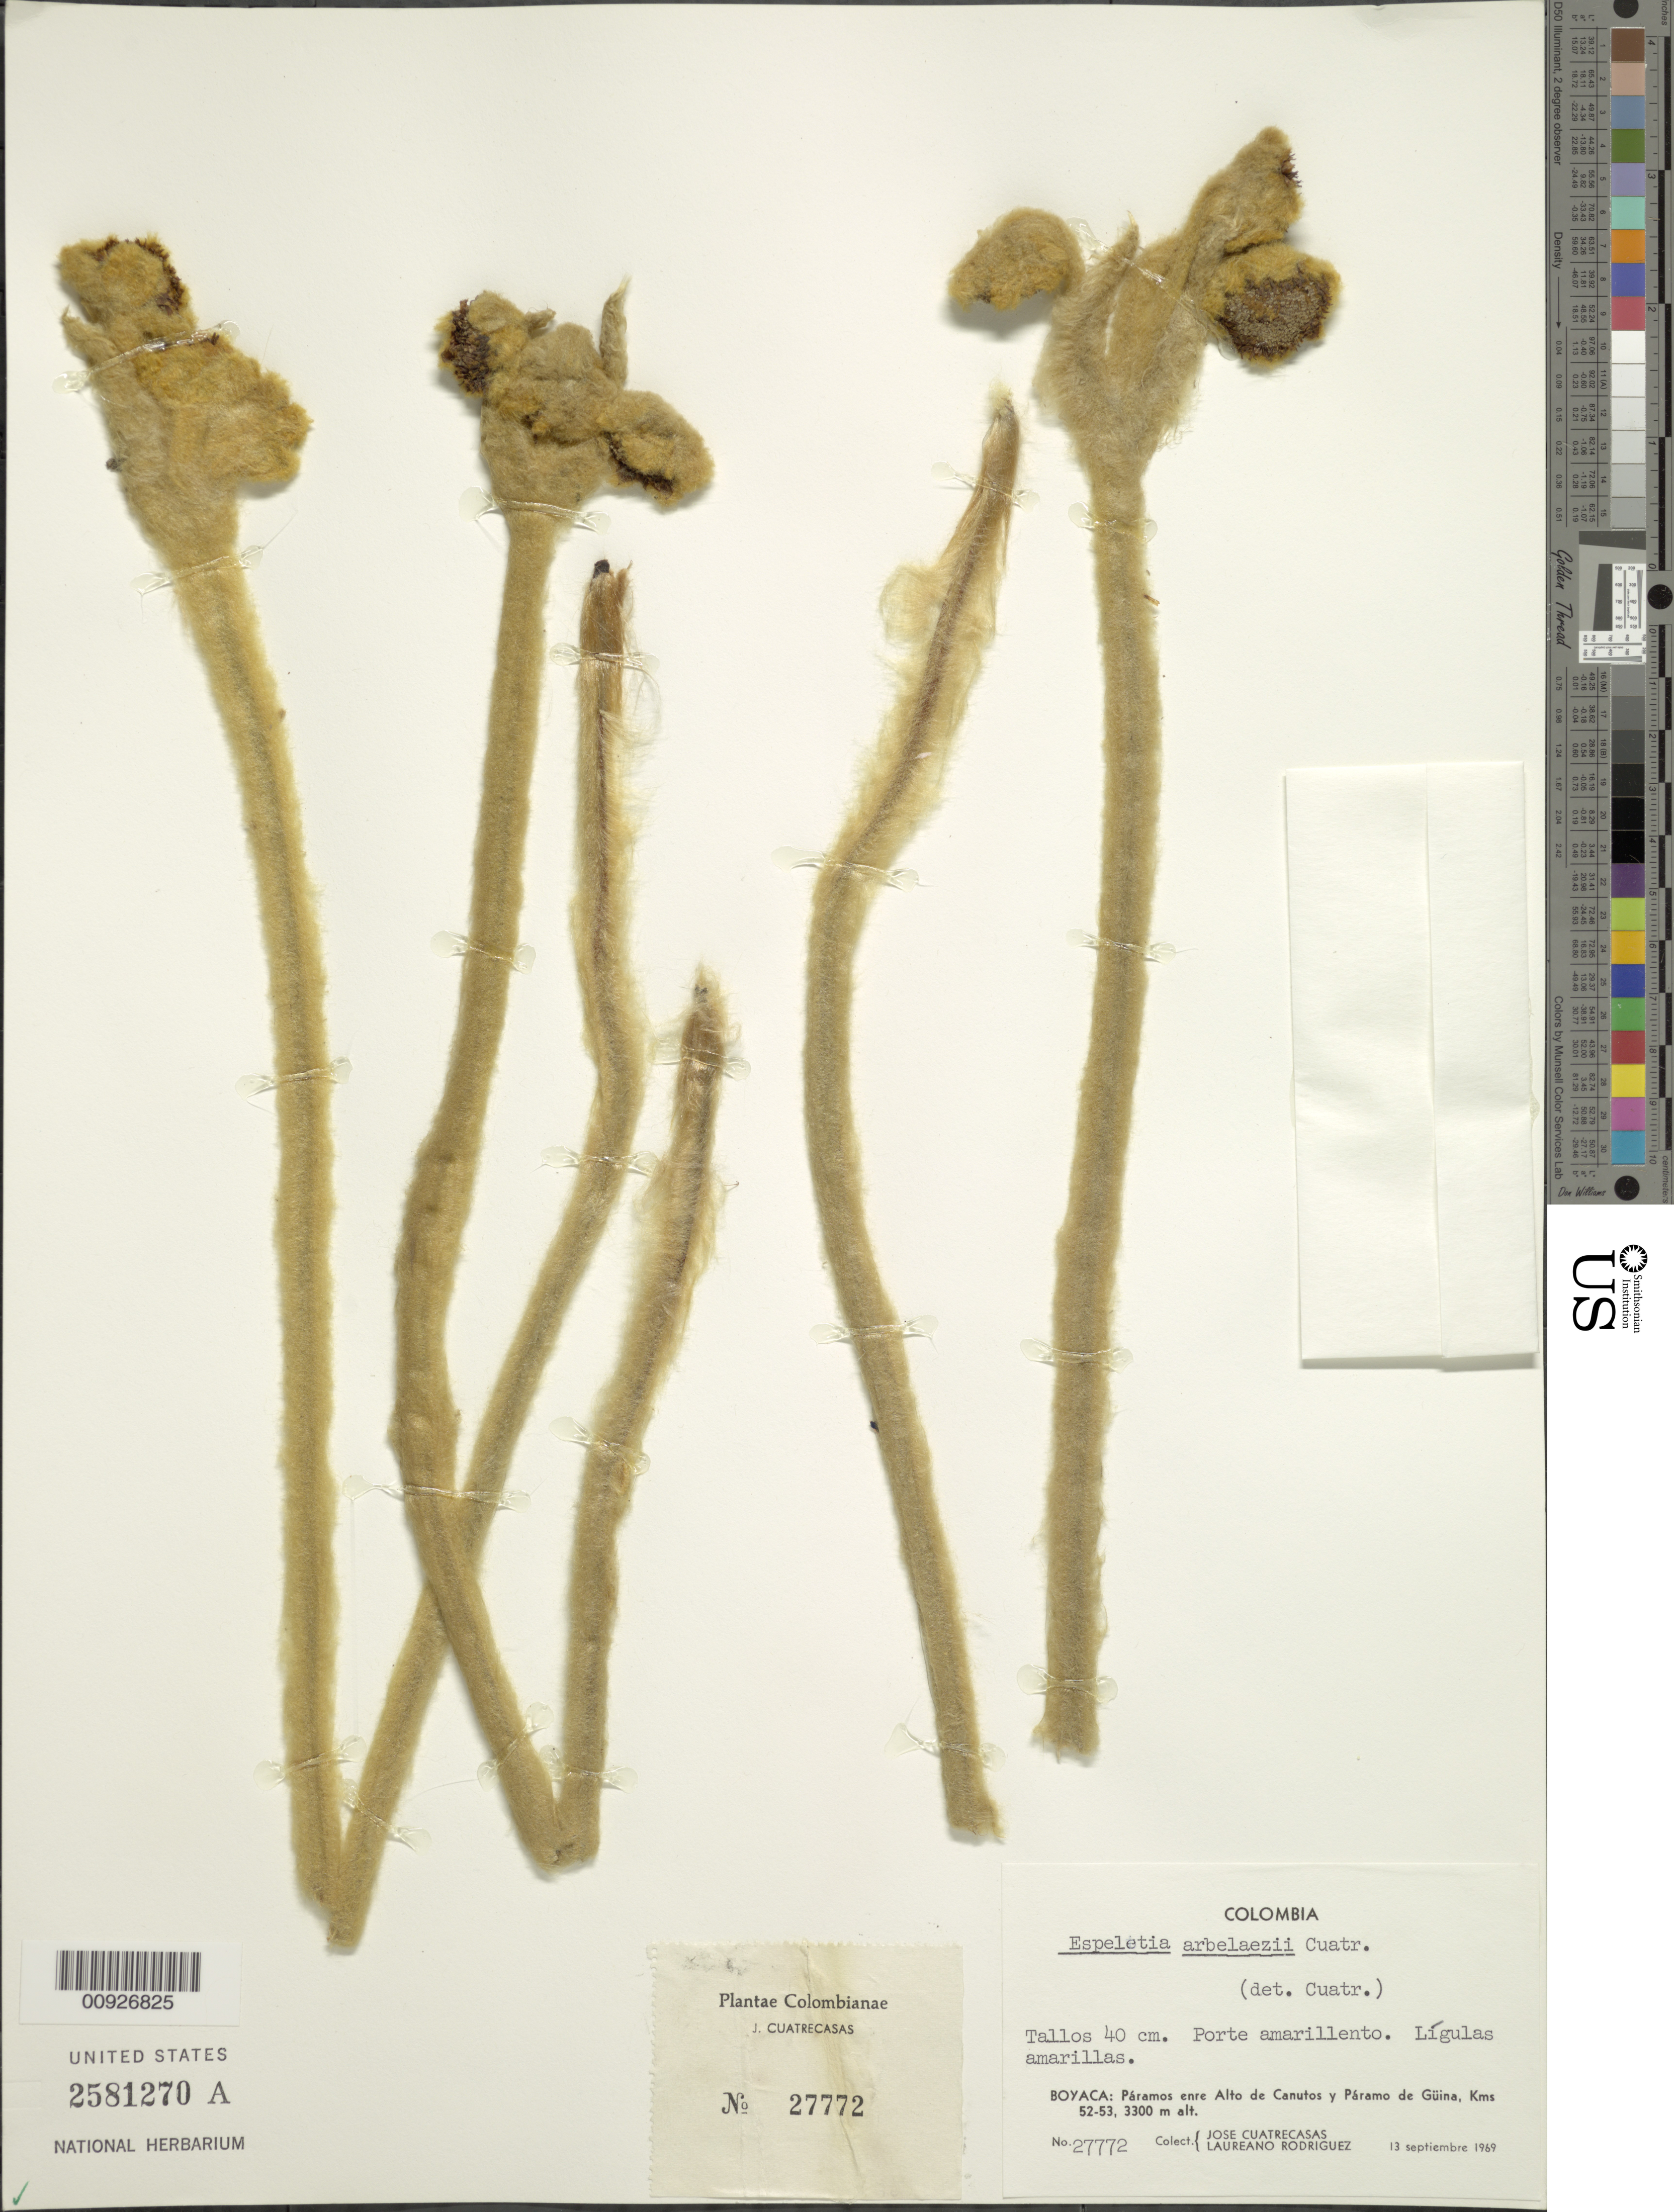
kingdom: Plantae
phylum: Tracheophyta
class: Magnoliopsida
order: Asterales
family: Asteraceae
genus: Espeletia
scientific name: Espeletia arbelaezii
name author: Cuatrec.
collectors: J. Cuatrecasas & L. Rodriguez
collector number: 27772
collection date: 1969-09-13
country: Colombia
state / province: Boyacá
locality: Páramos entre Alto de Canutos y Páramo de Güina, Kms 52-53.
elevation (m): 3300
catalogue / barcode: US 2581270A